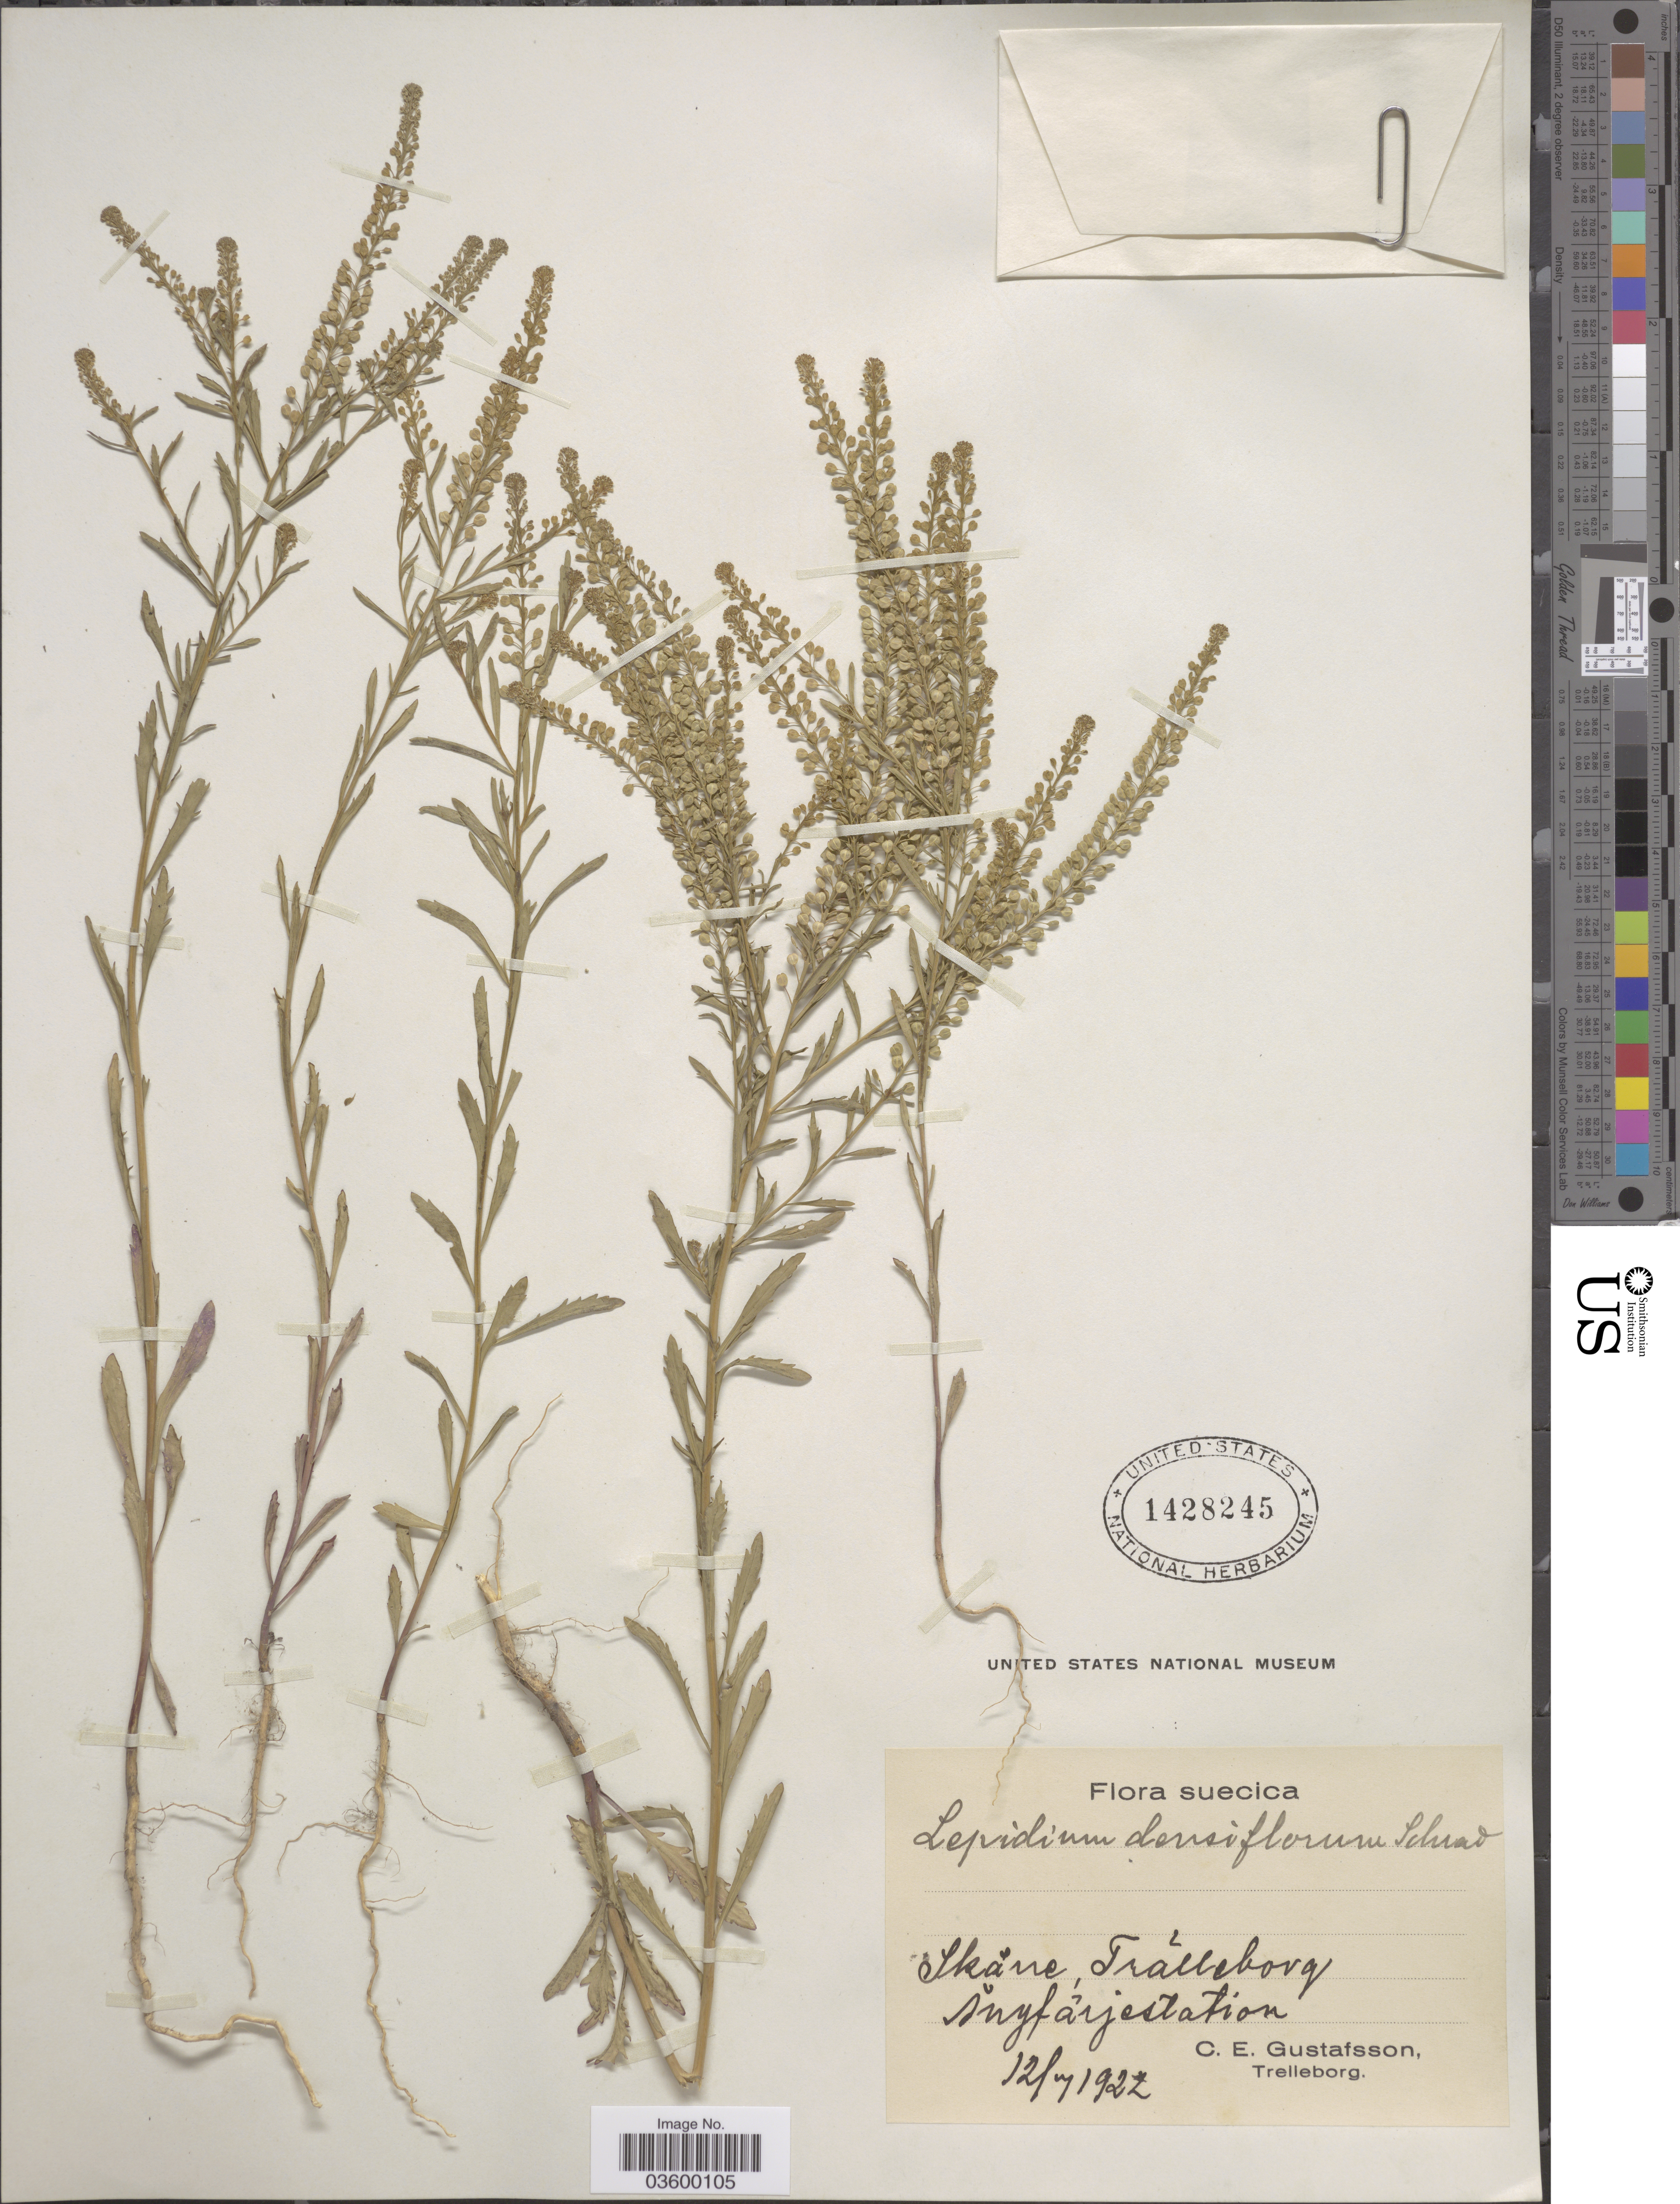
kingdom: Plantae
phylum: Tracheophyta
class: Magnoliopsida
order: Brassicales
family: Brassicaceae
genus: Lepidium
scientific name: Lepidium densiflorum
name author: Schrad.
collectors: C. Gustafsson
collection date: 1922-07-12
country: Sweden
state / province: Skåne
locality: Tralleborg [ = Trelleborg]. Ångfarjestation.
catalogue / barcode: US 1428245